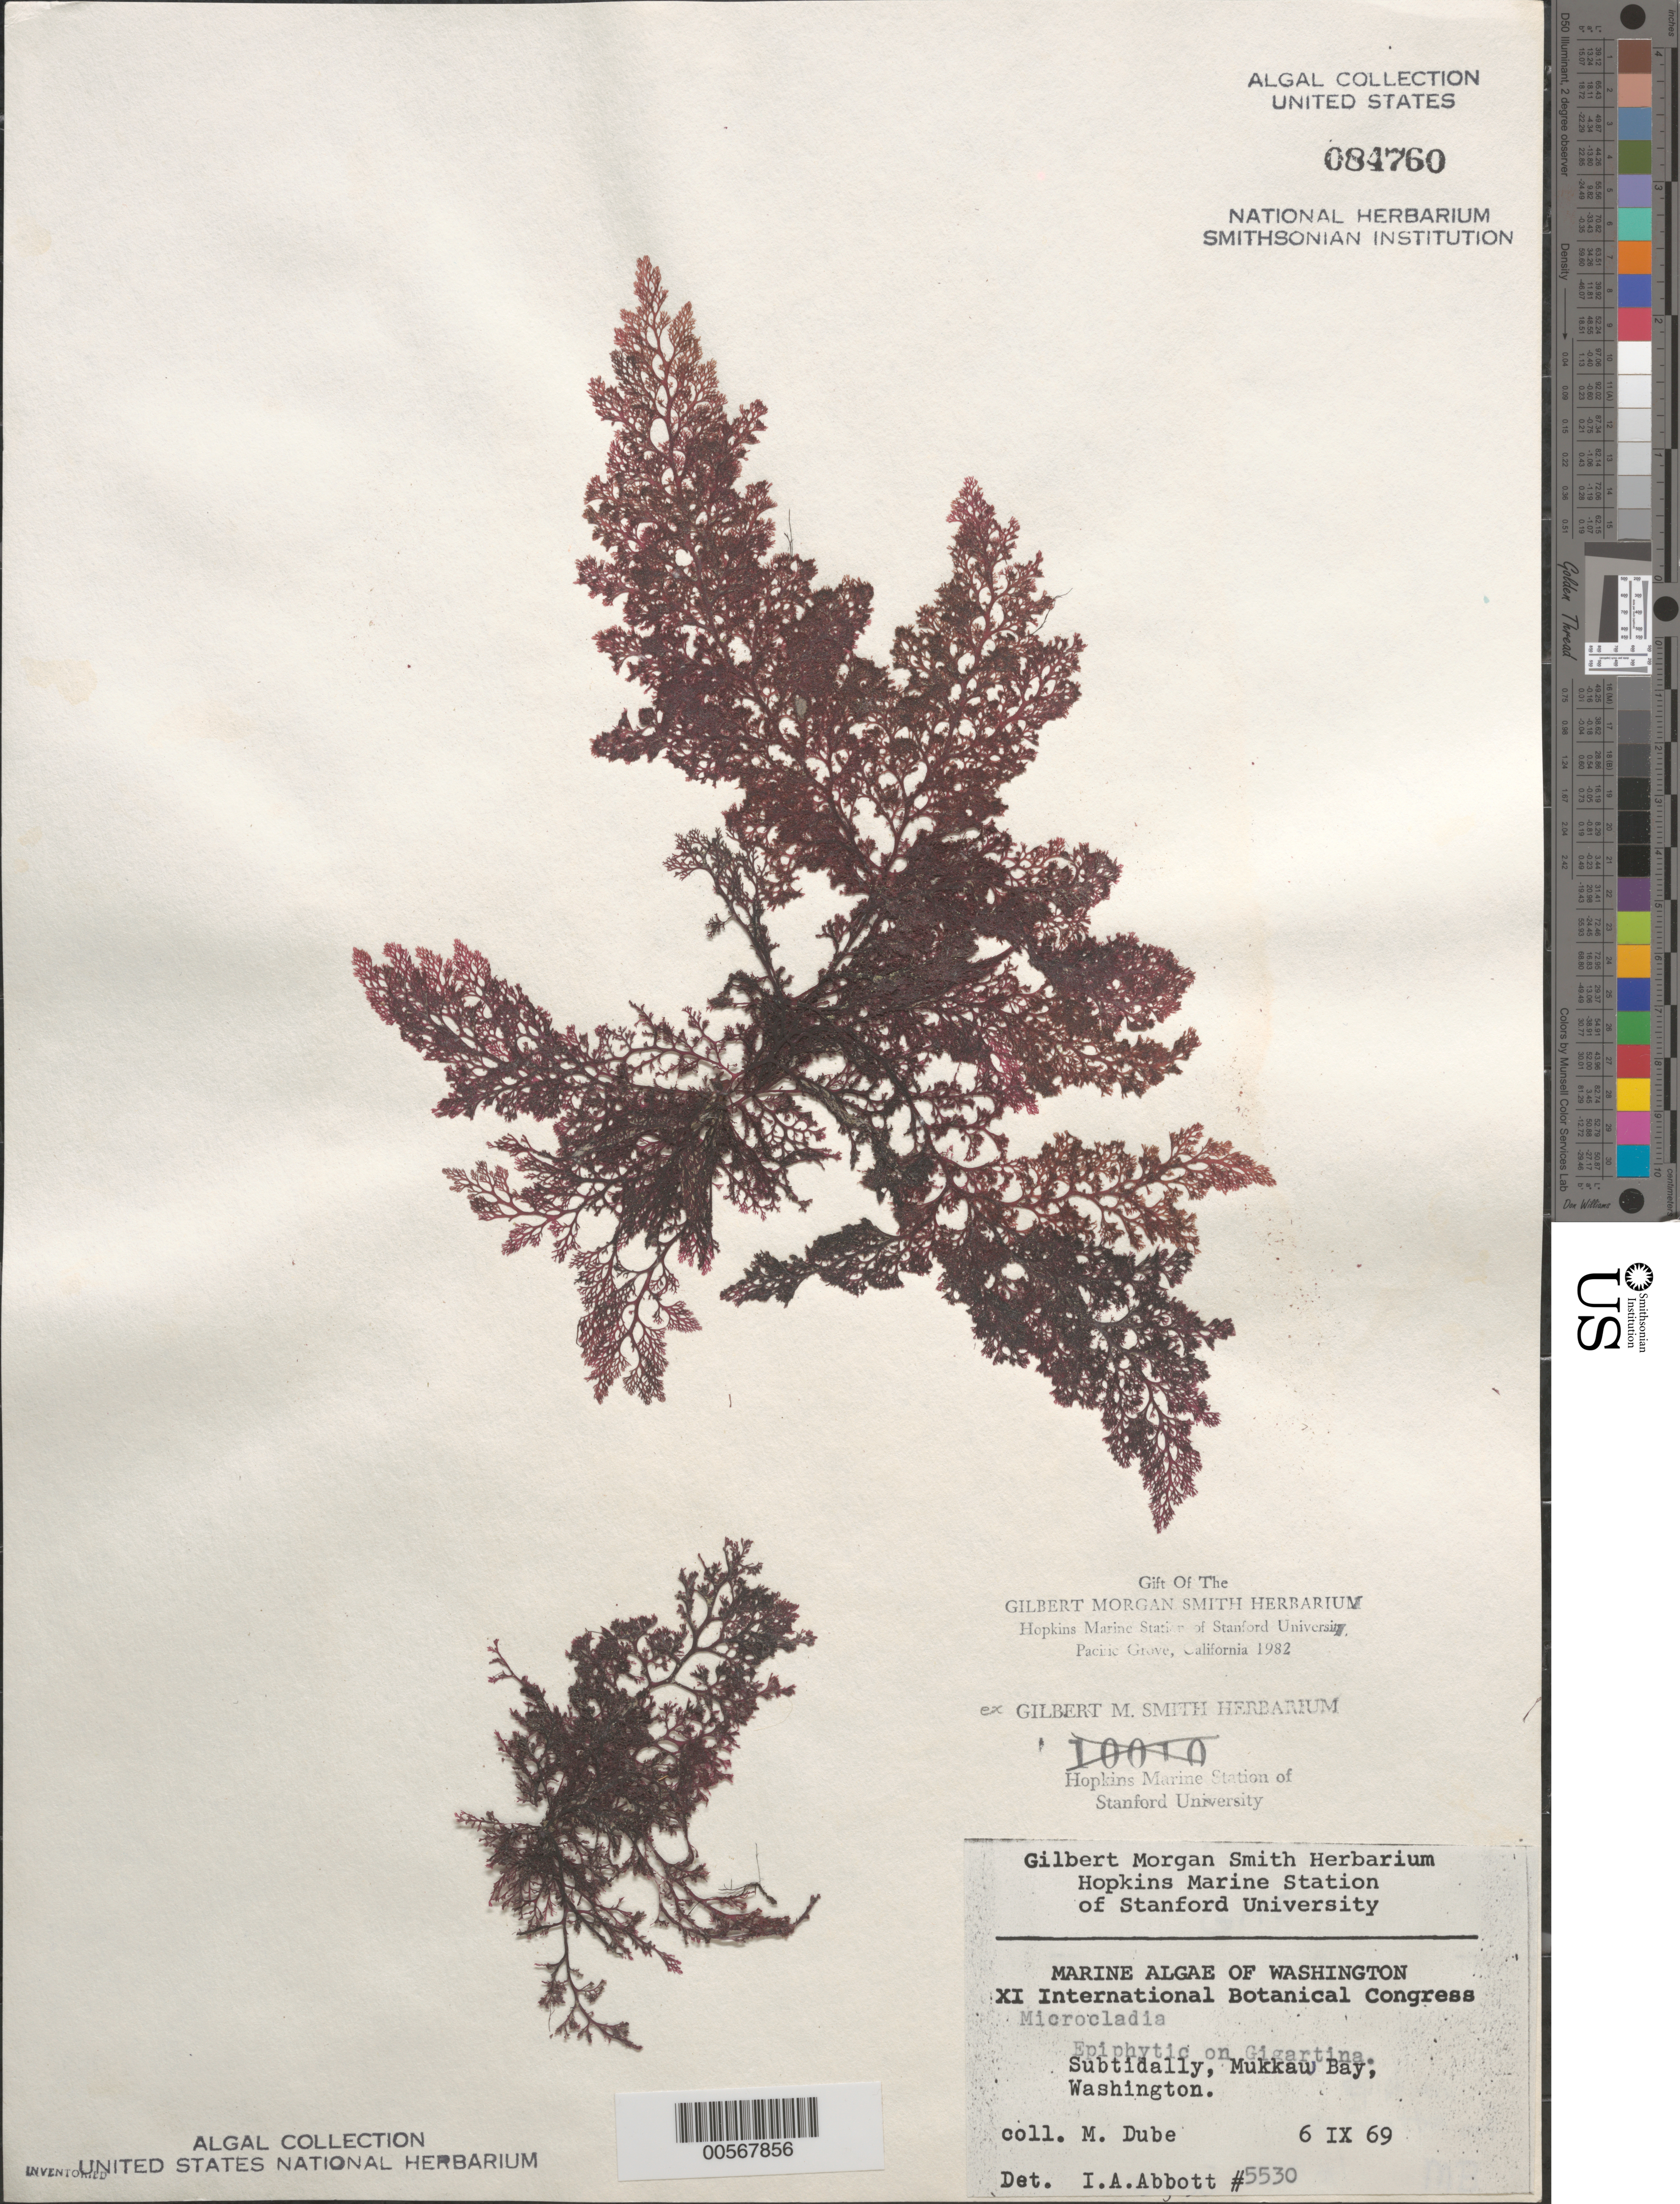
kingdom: Plantae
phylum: Rhodophyta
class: Florideophyceae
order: Ceramiales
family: Ceramiaceae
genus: Microcladia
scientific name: Microcladia sp.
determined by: Abbott, Isabella A.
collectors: M. Dube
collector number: IAA 5530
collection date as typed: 06 Sep 1969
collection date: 1969-09-06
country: United States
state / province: Washington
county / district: Clallam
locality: Mukkaw Bay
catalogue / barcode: US 84760